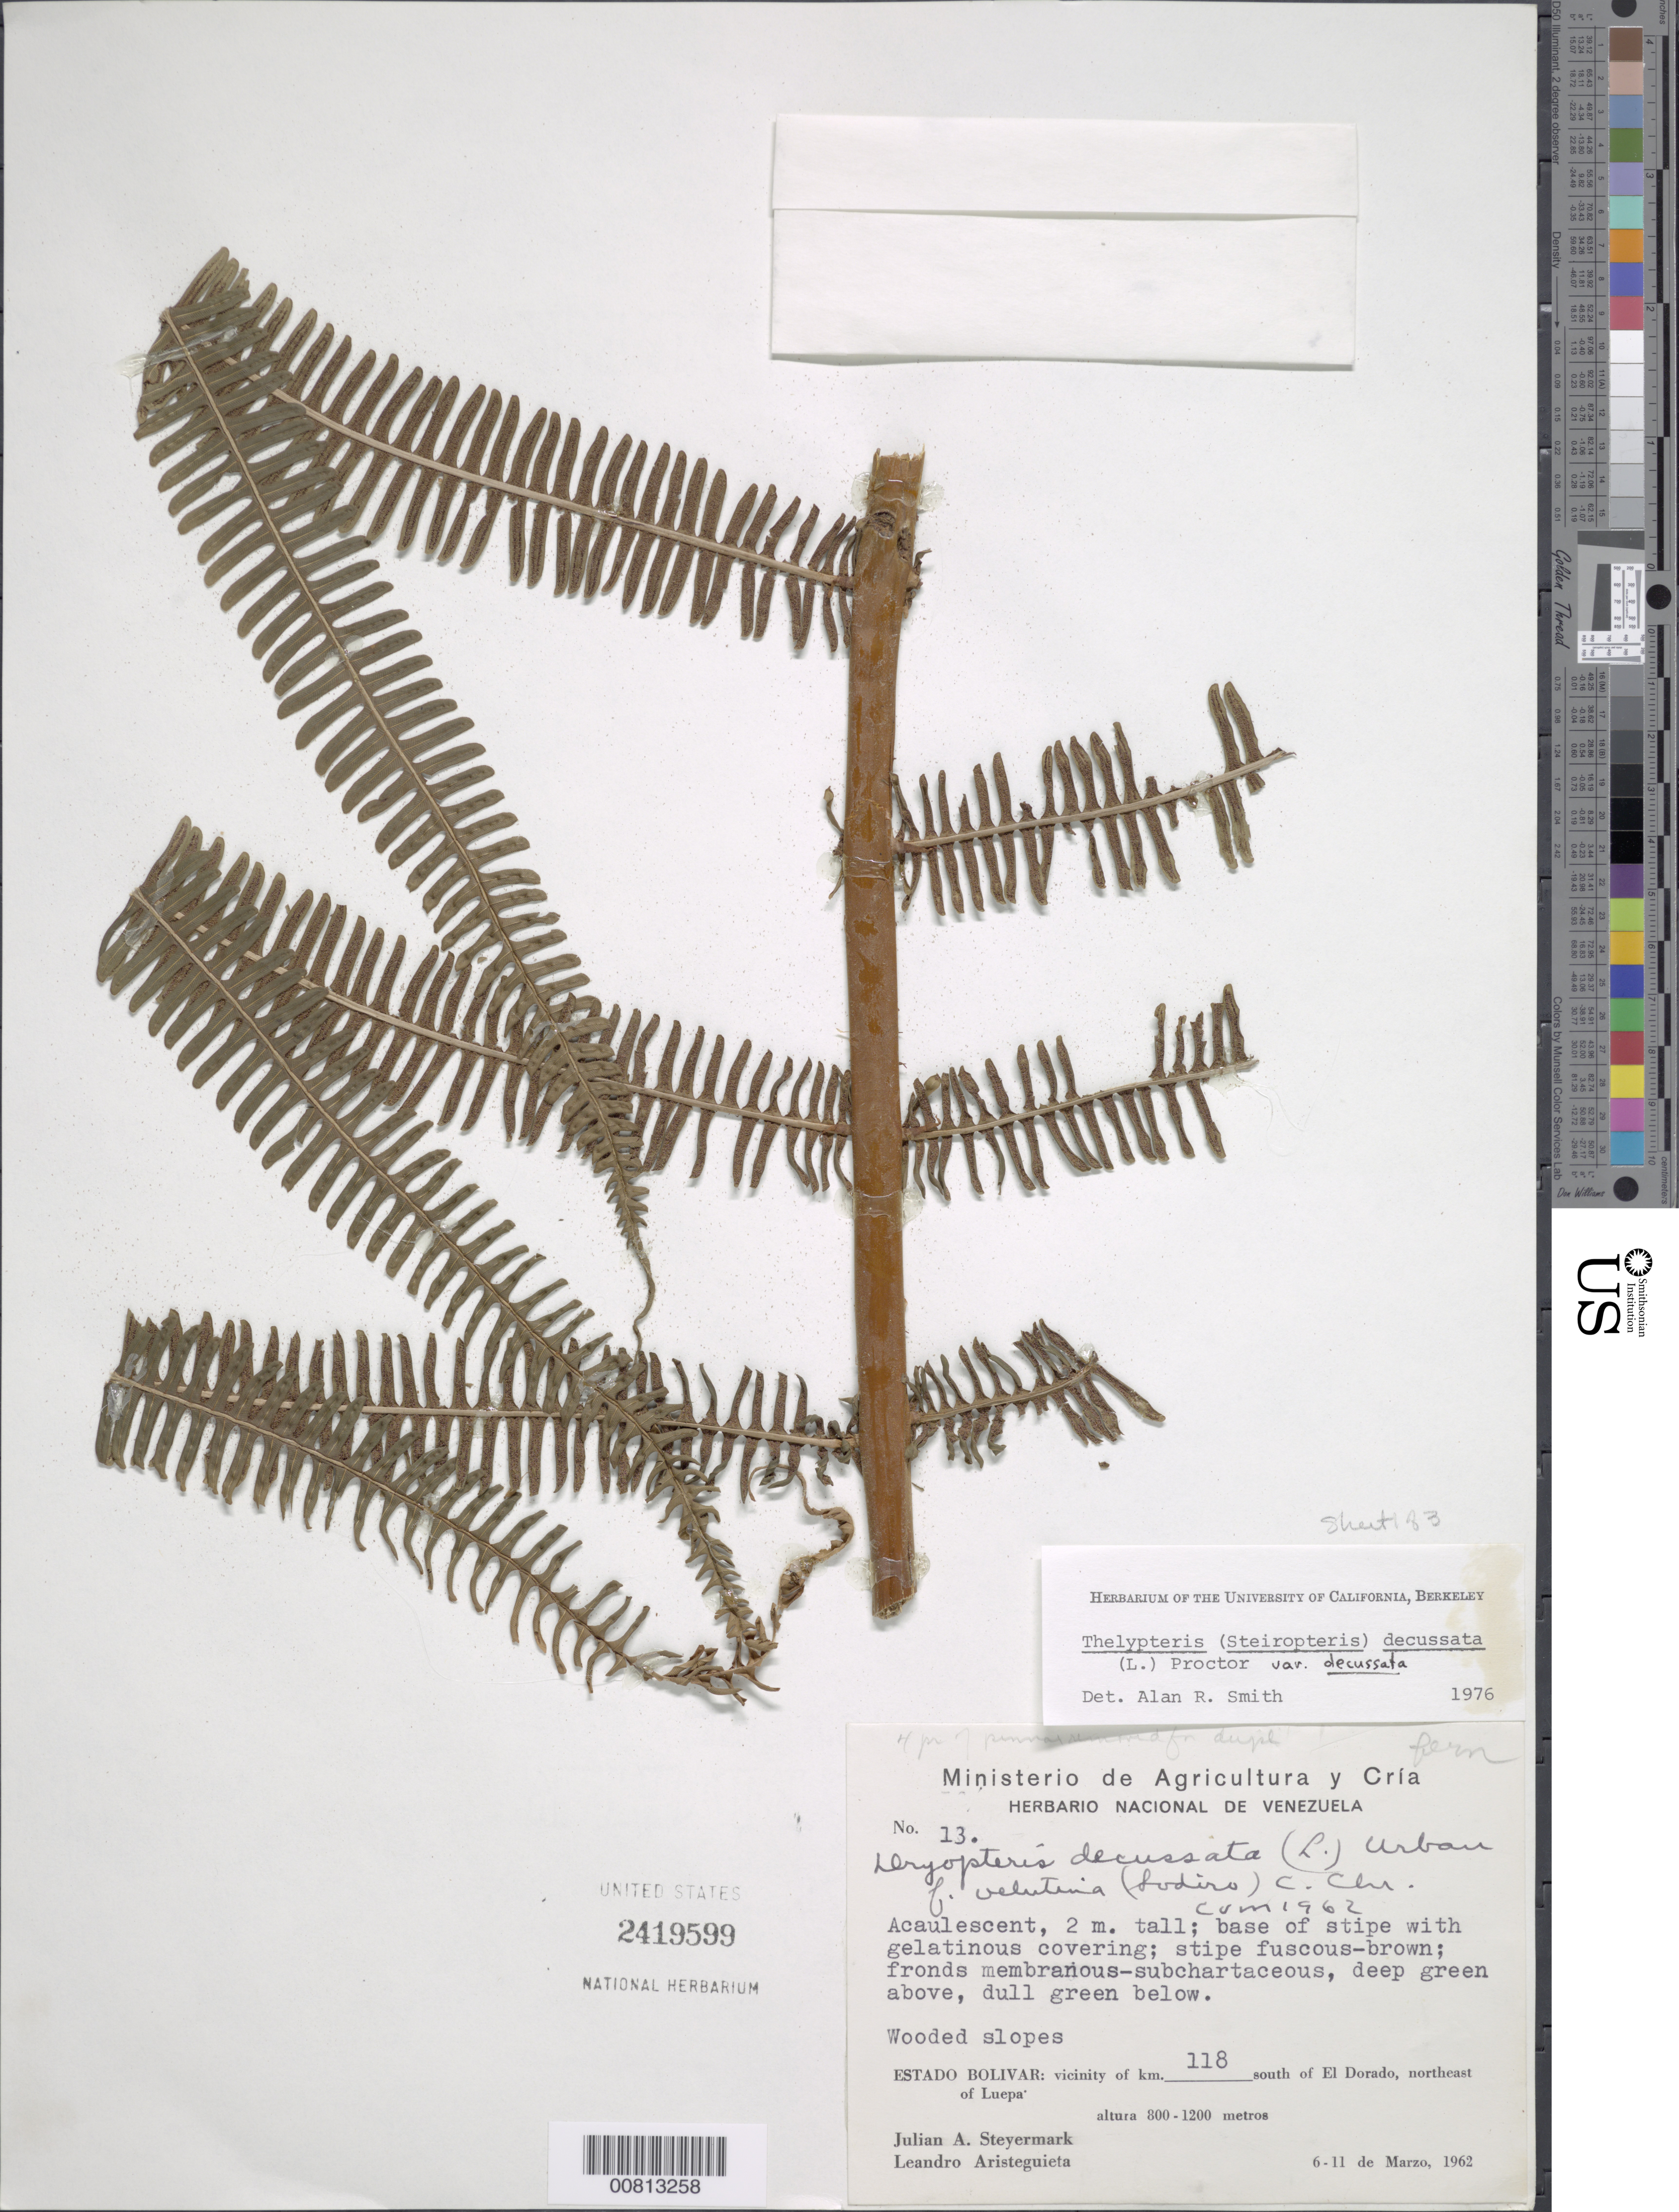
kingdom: Plantae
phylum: Tracheophyta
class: Polypodiopsida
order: Polypodiales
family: Thelypteridaceae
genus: Steiropteris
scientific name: Steiropteris decussata var. decussata (L.) comb. nov., ined. 2015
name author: (L.)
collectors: J. Steyermark & L. Aristeguieta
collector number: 62 13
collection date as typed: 6-Mar-62 to 11-Mar-62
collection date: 1962-03-06/1962-03-11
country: Venezuela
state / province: Bolívar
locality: El Dorado, 118 km S of, NE of Luepa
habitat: Wooded slopes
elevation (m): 800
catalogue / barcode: US 2419599